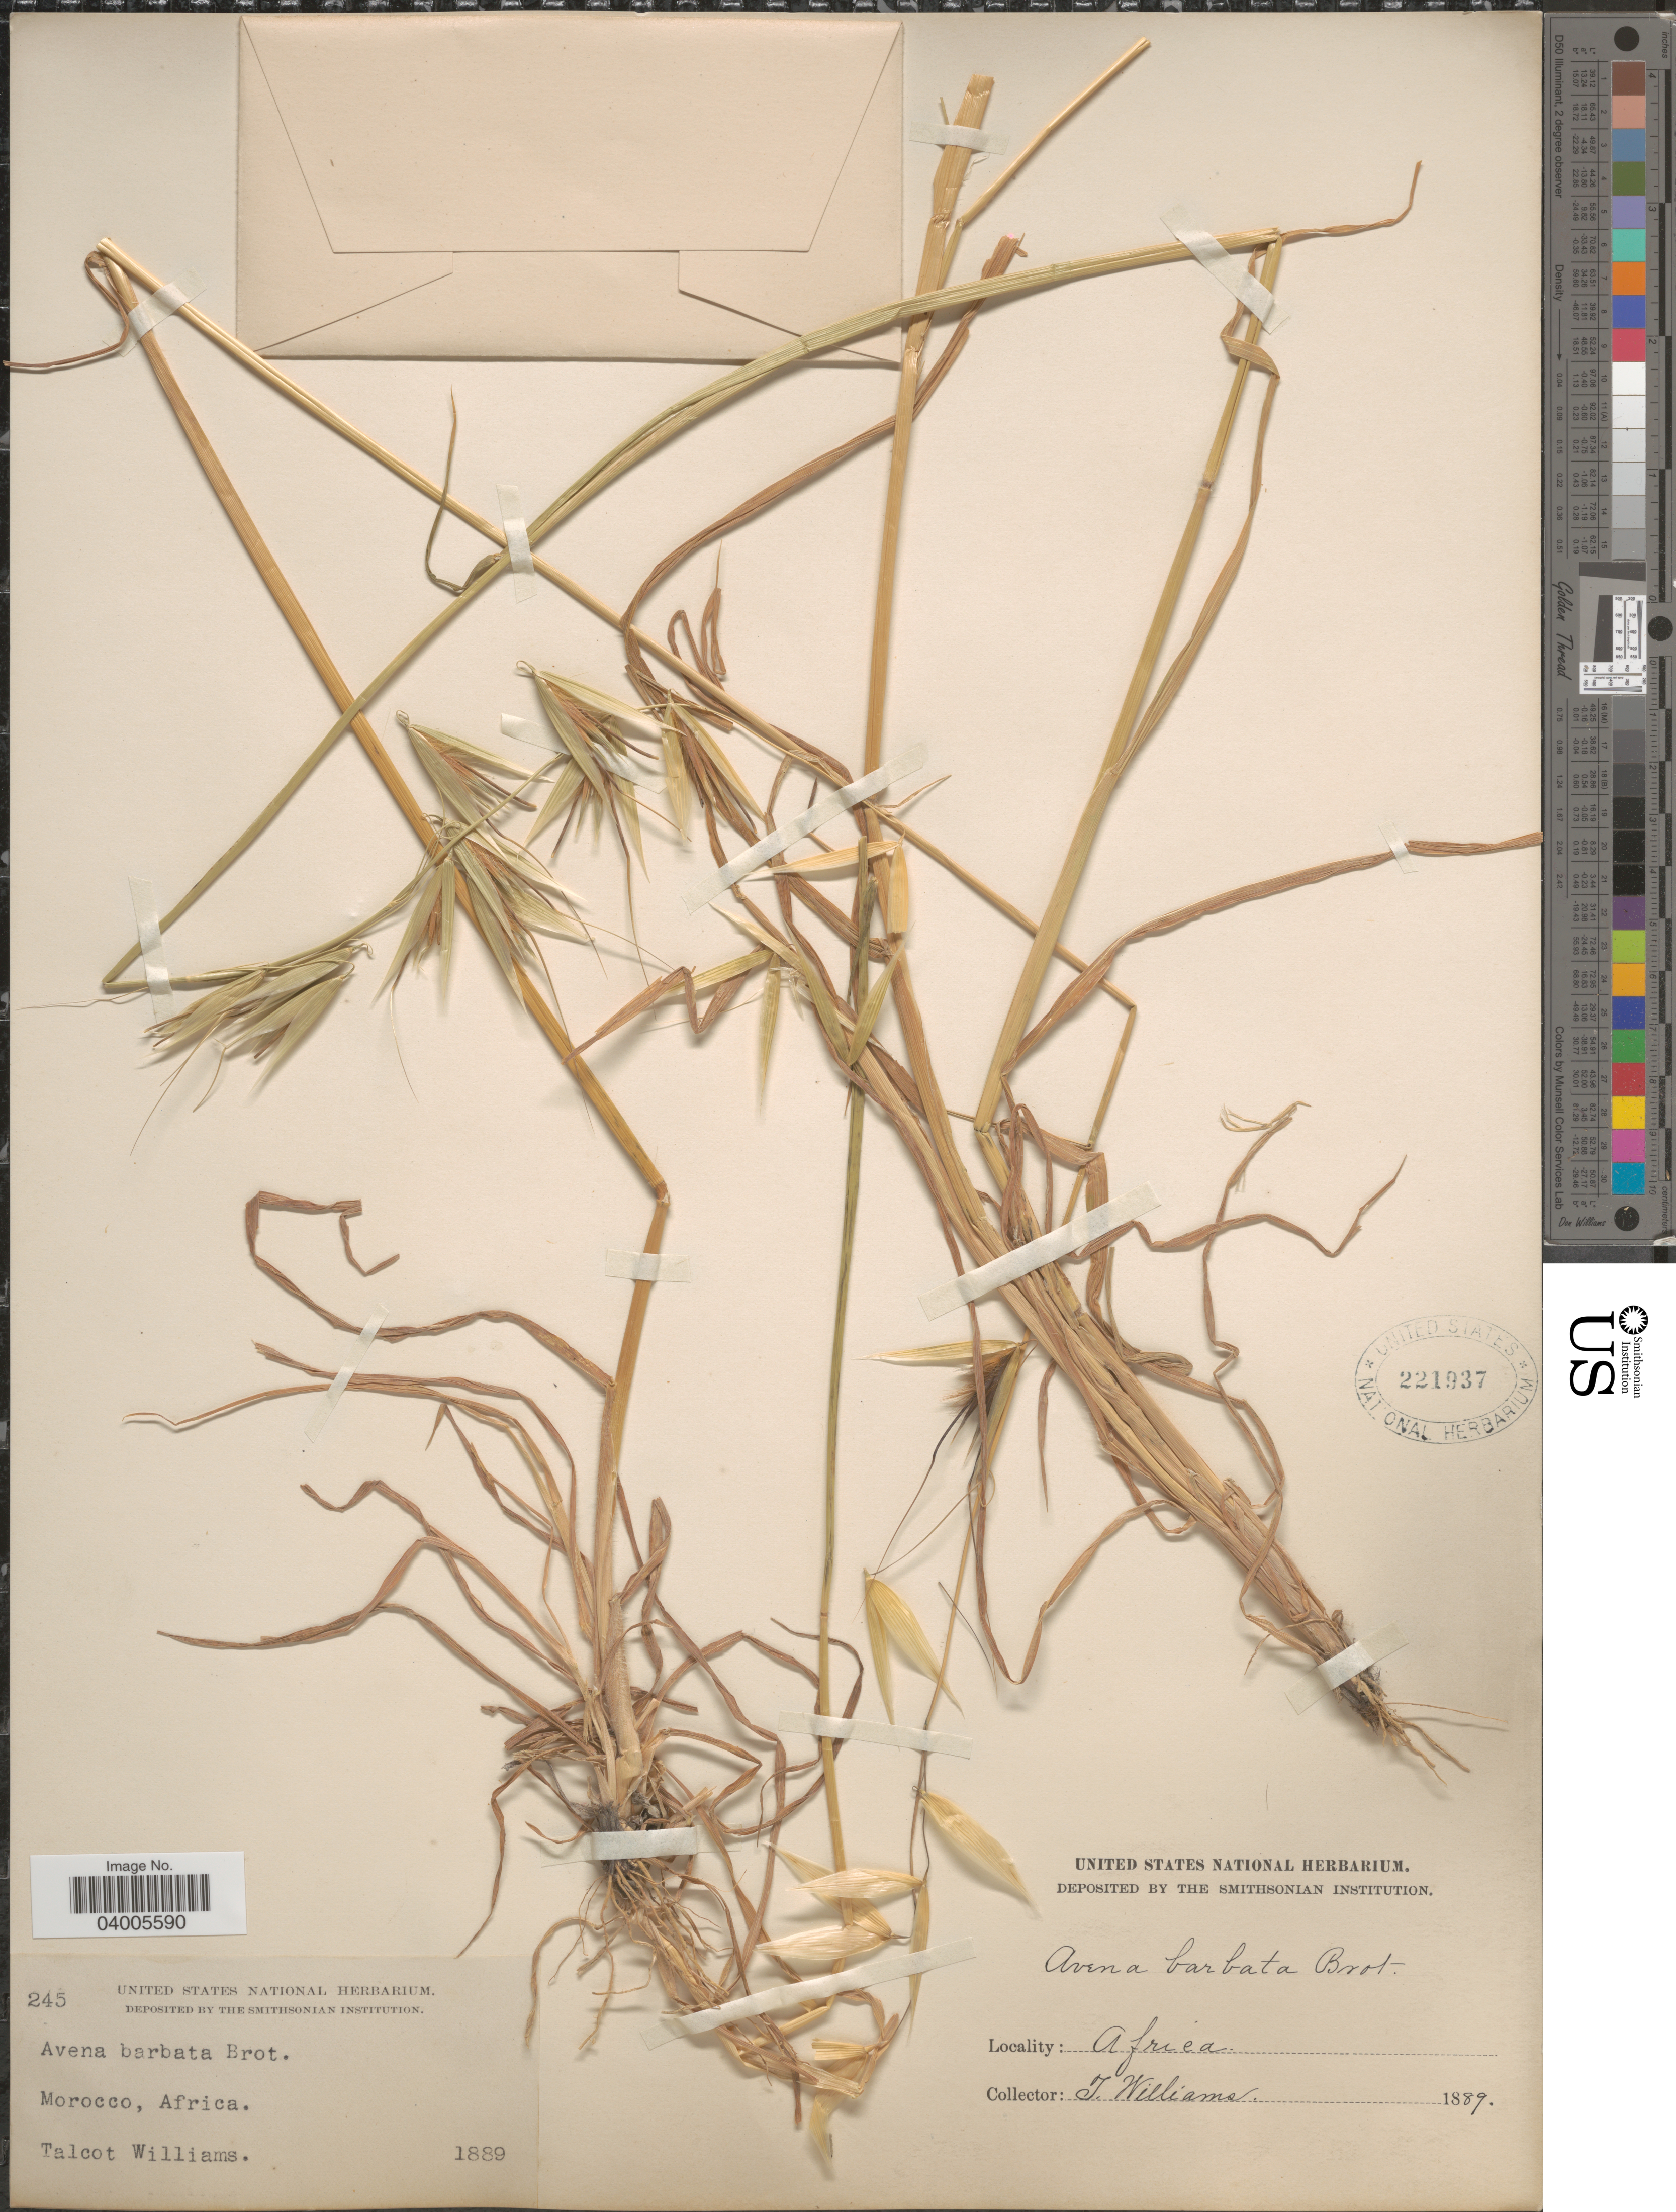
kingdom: Plantae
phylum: Tracheophyta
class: Liliopsida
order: Poales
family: Poaceae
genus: Avena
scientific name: Avena barbata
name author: Pott ex Link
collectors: T. Williams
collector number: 245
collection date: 1889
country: Morocco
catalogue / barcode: US 221937